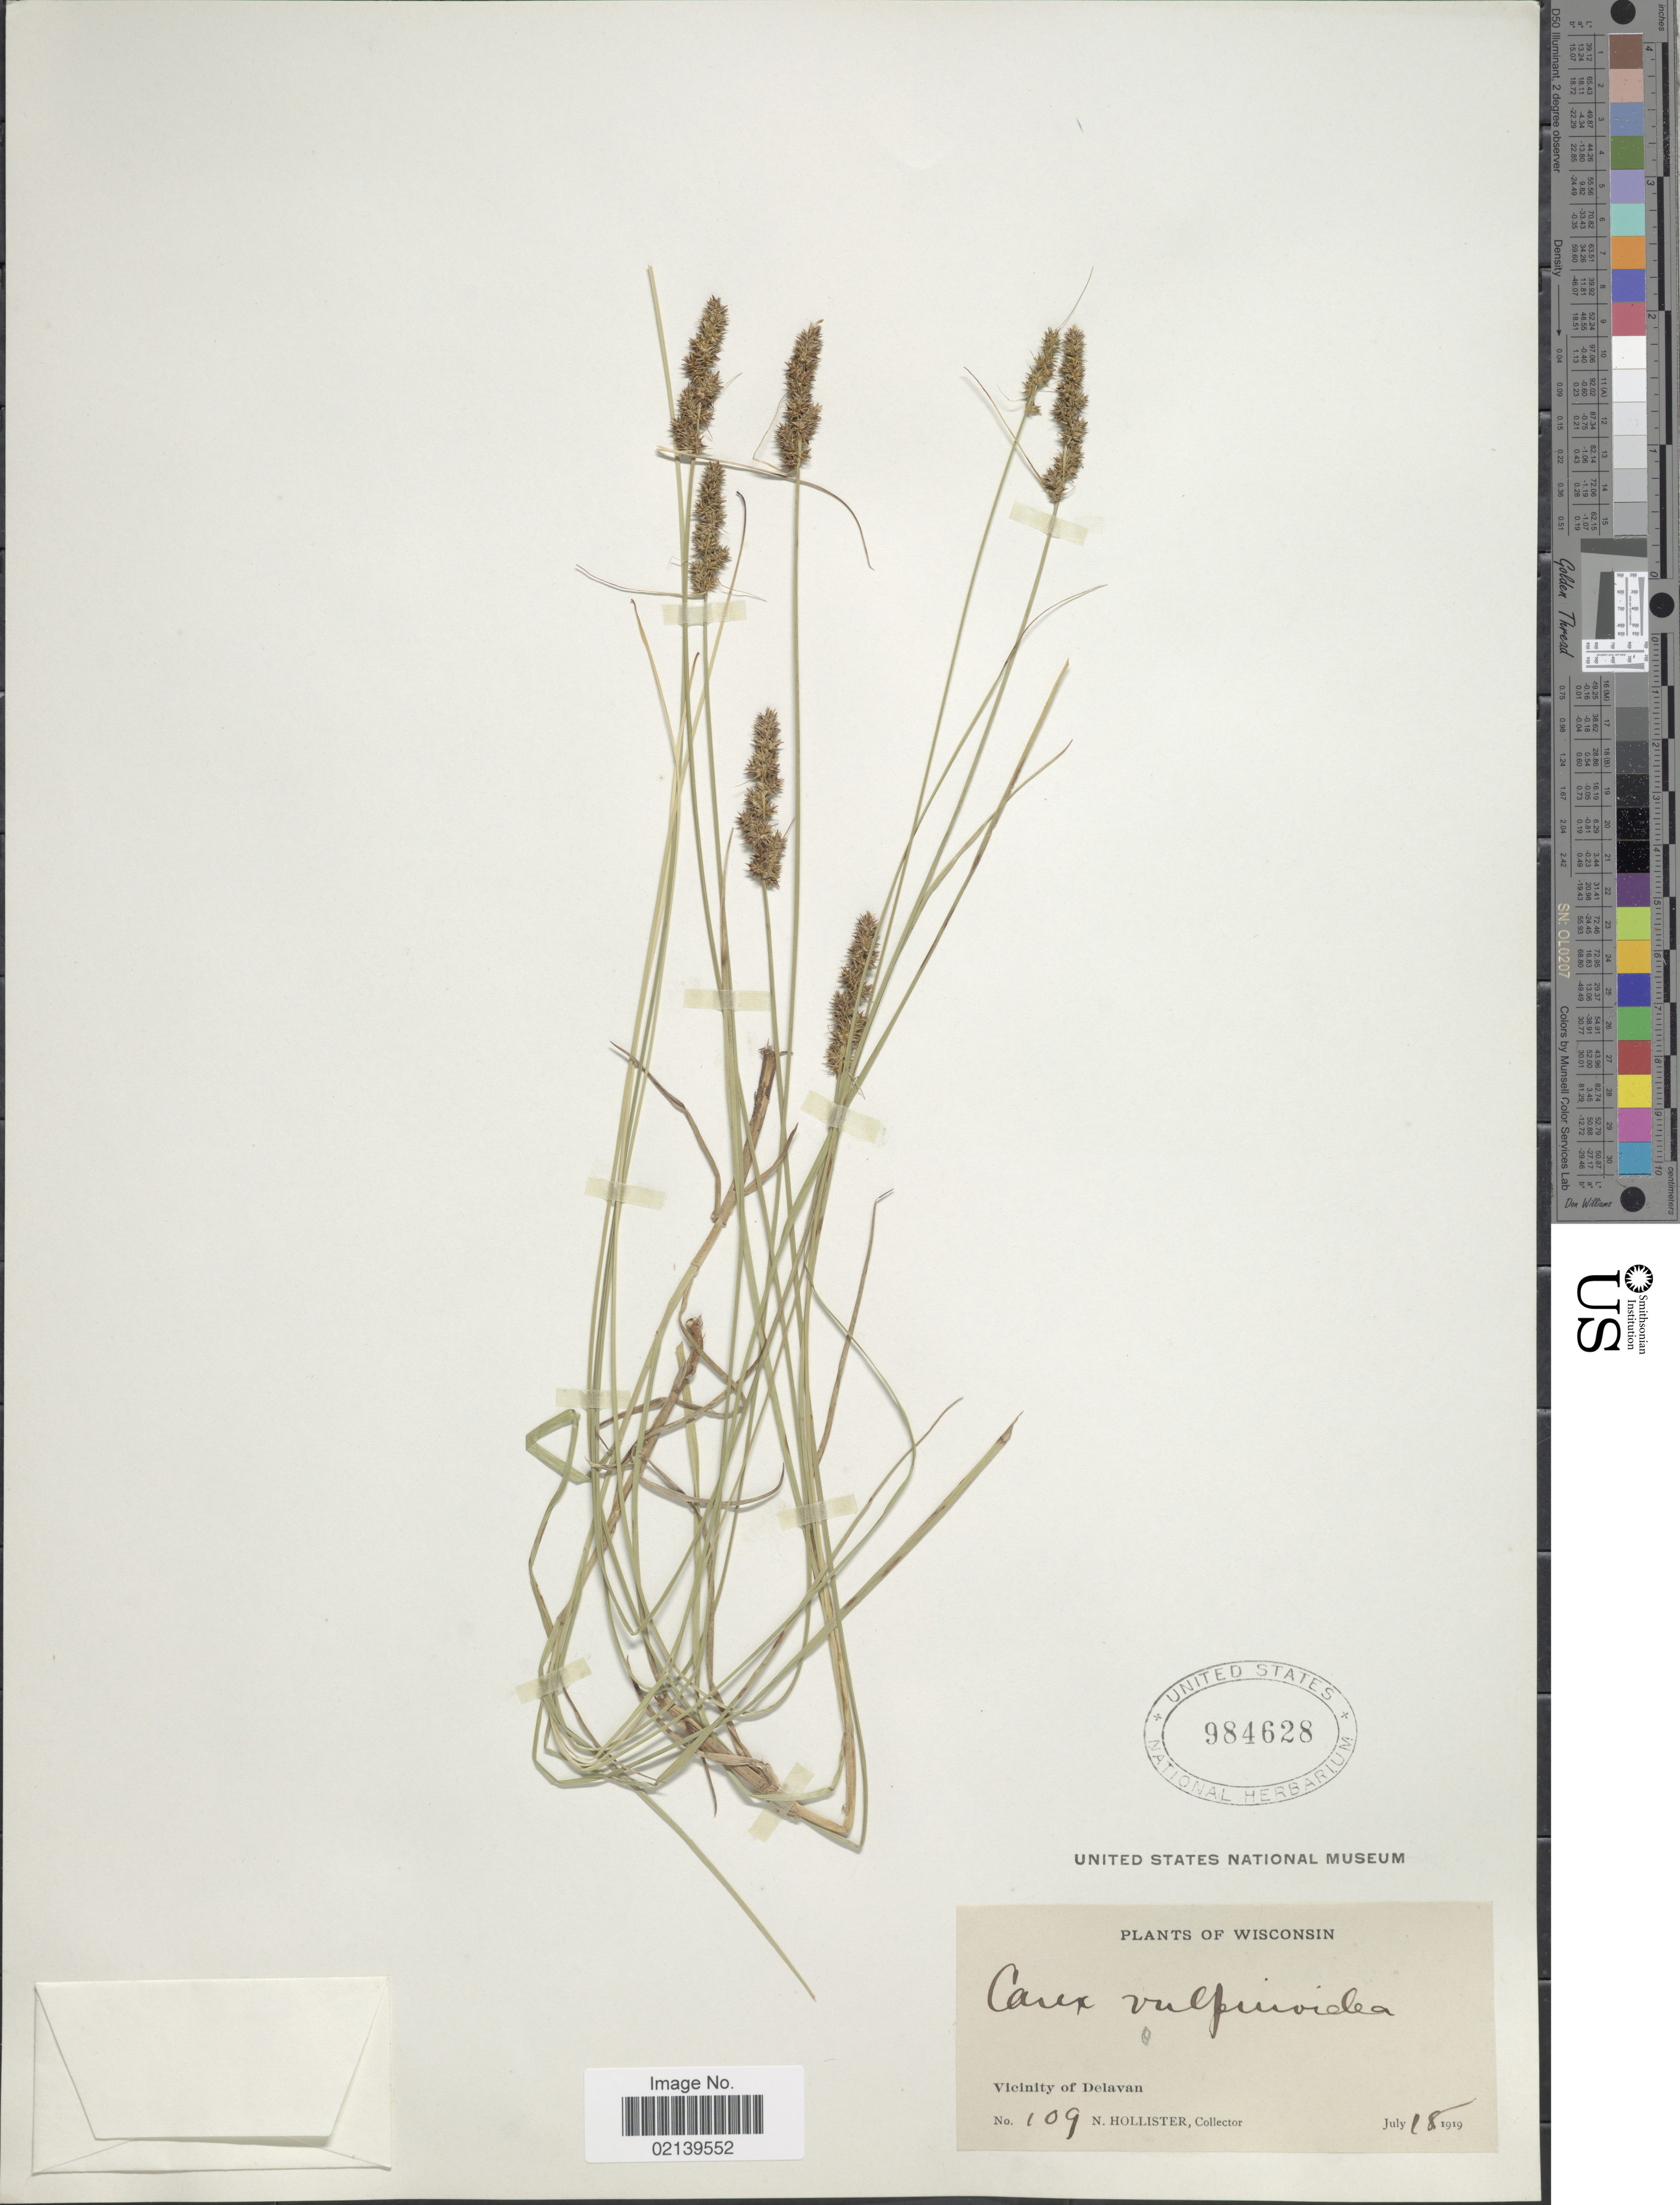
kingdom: Plantae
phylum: Tracheophyta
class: Liliopsida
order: Poales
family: Cyperaceae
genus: Carex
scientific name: Carex vulpinoidea Michx.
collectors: N. Hollister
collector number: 109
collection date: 1919-07-18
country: United States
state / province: Wisconsin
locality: Vicinity of Delavan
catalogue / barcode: US 984628